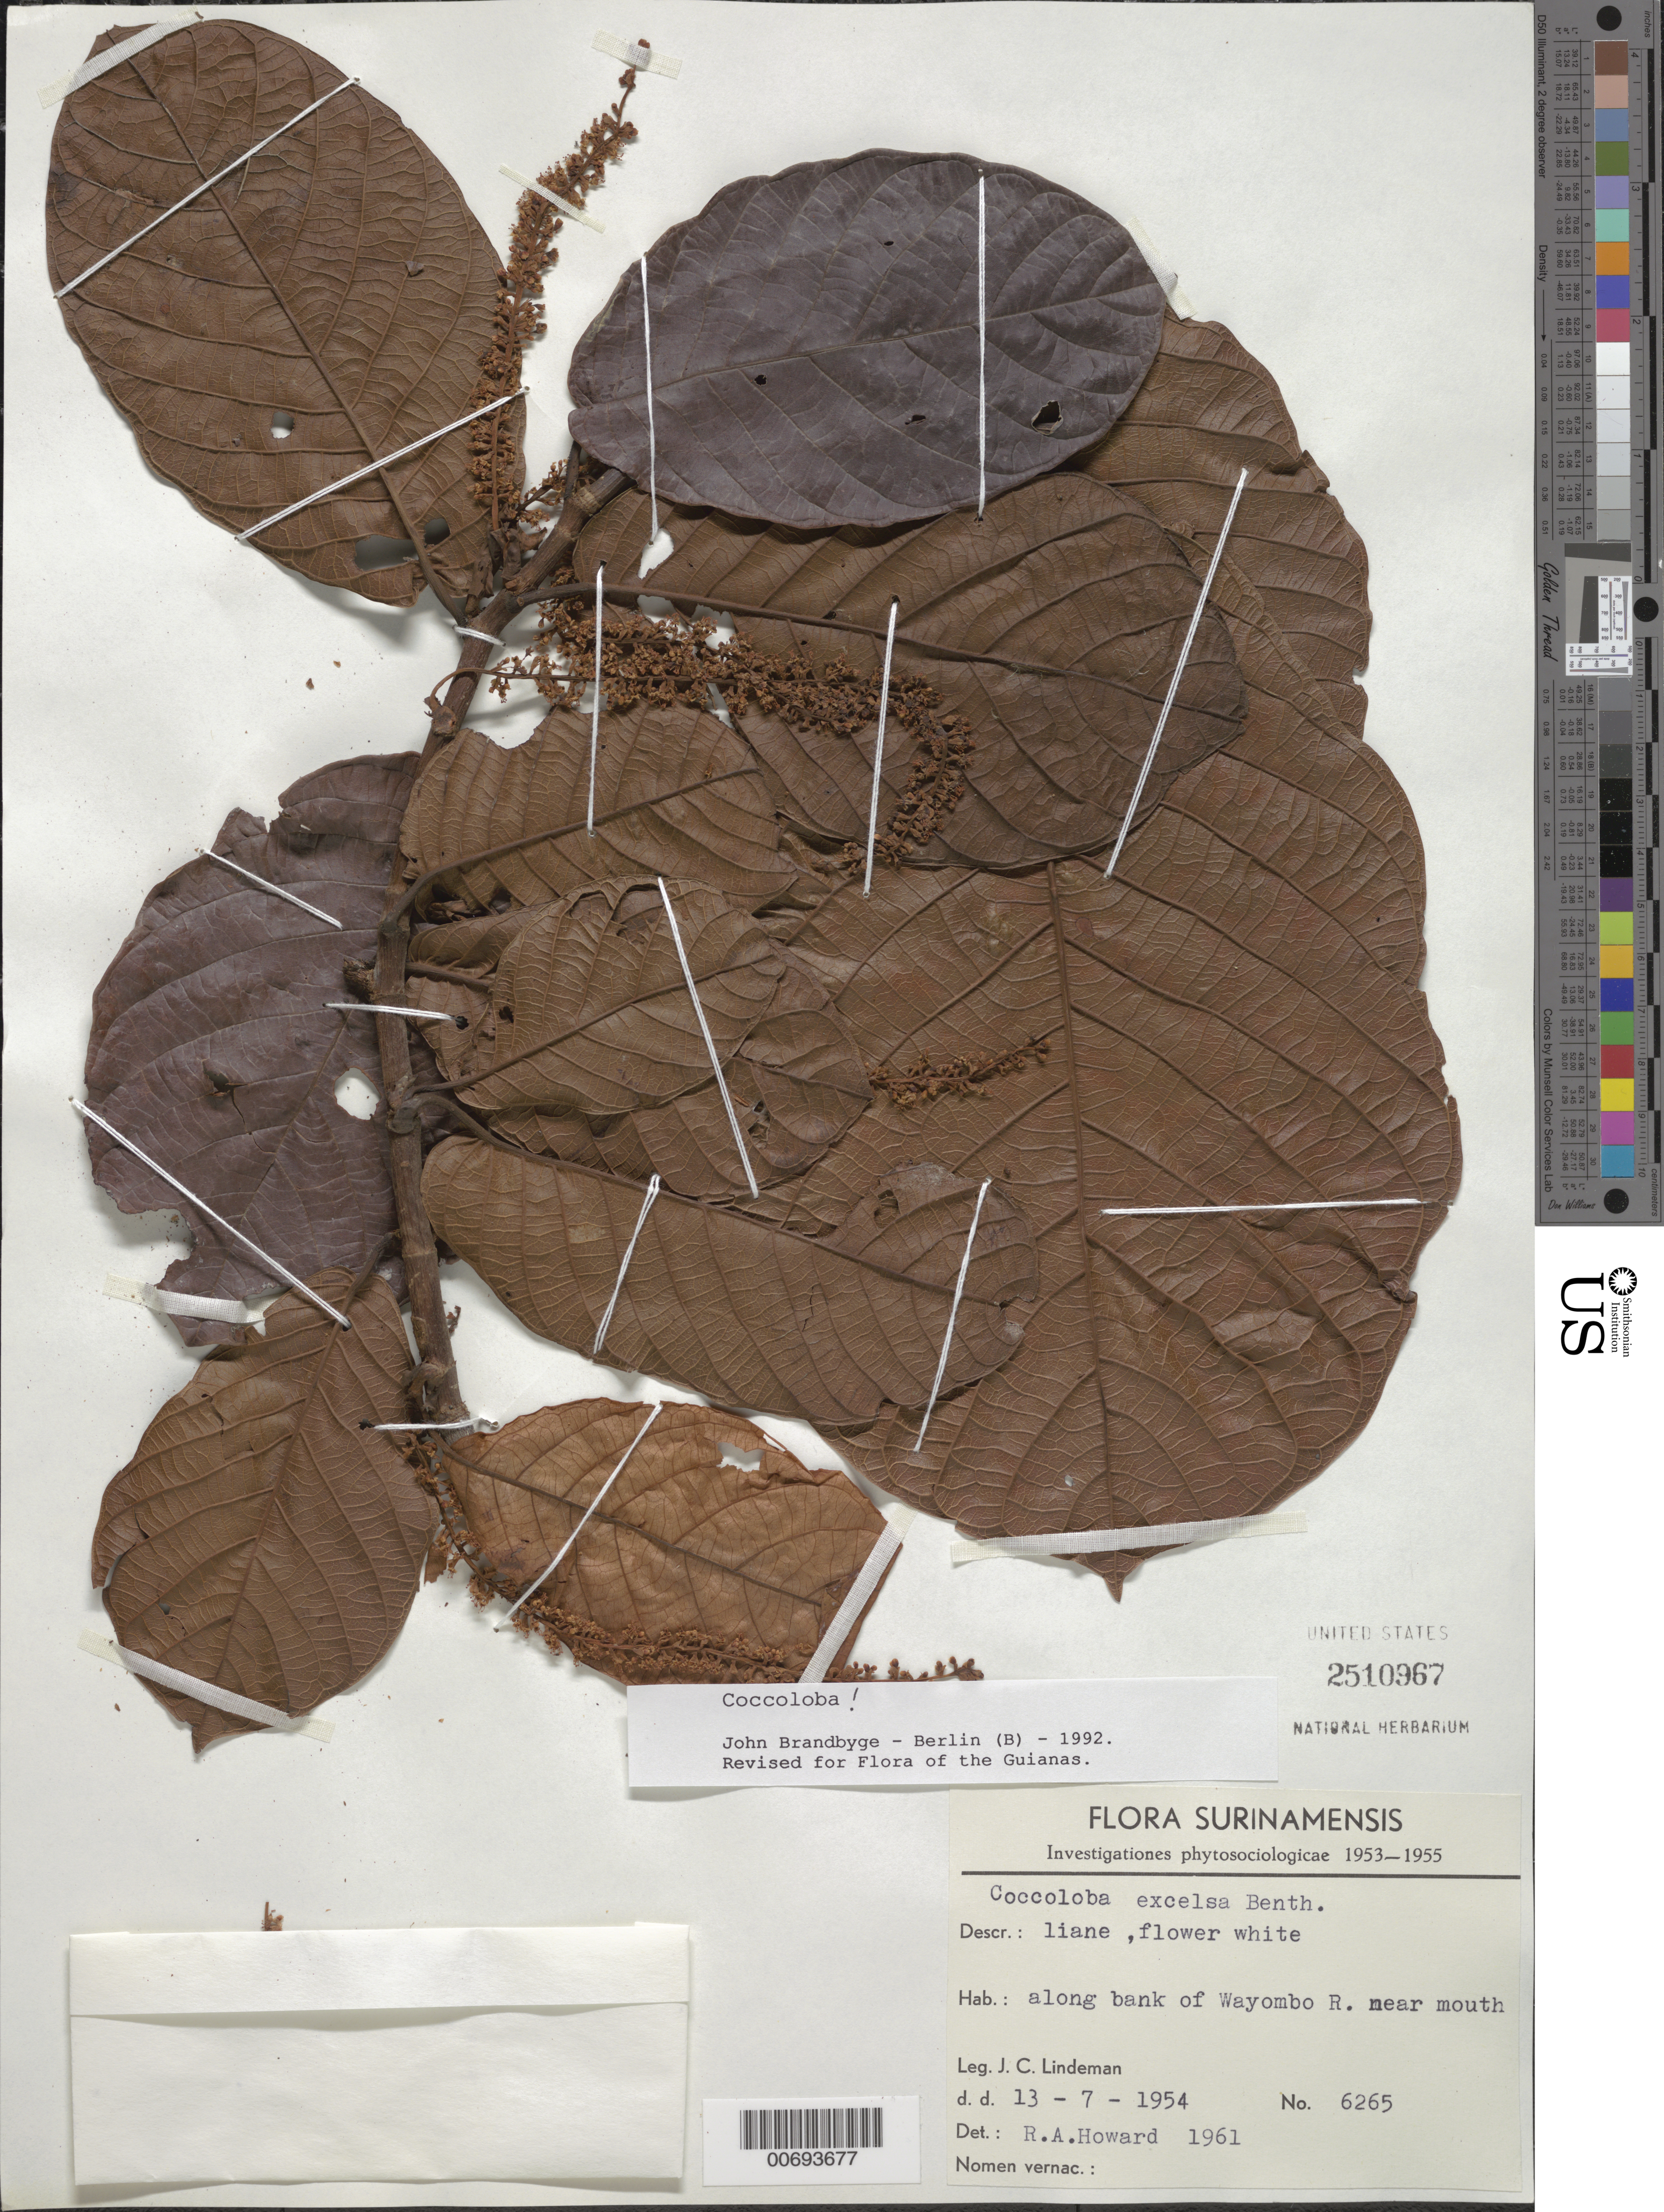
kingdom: Plantae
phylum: Tracheophyta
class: Magnoliopsida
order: Caryophyllales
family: Polygonaceae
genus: Coccoloba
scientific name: Coccoloba excelsa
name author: Benth.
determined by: Howard, R. A.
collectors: J. C. Lindeman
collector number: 6265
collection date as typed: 13-Jul-54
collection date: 1954-07-13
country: Suriname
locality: Wayombo R.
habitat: Along bank near mouth of R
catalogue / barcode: US 2510967